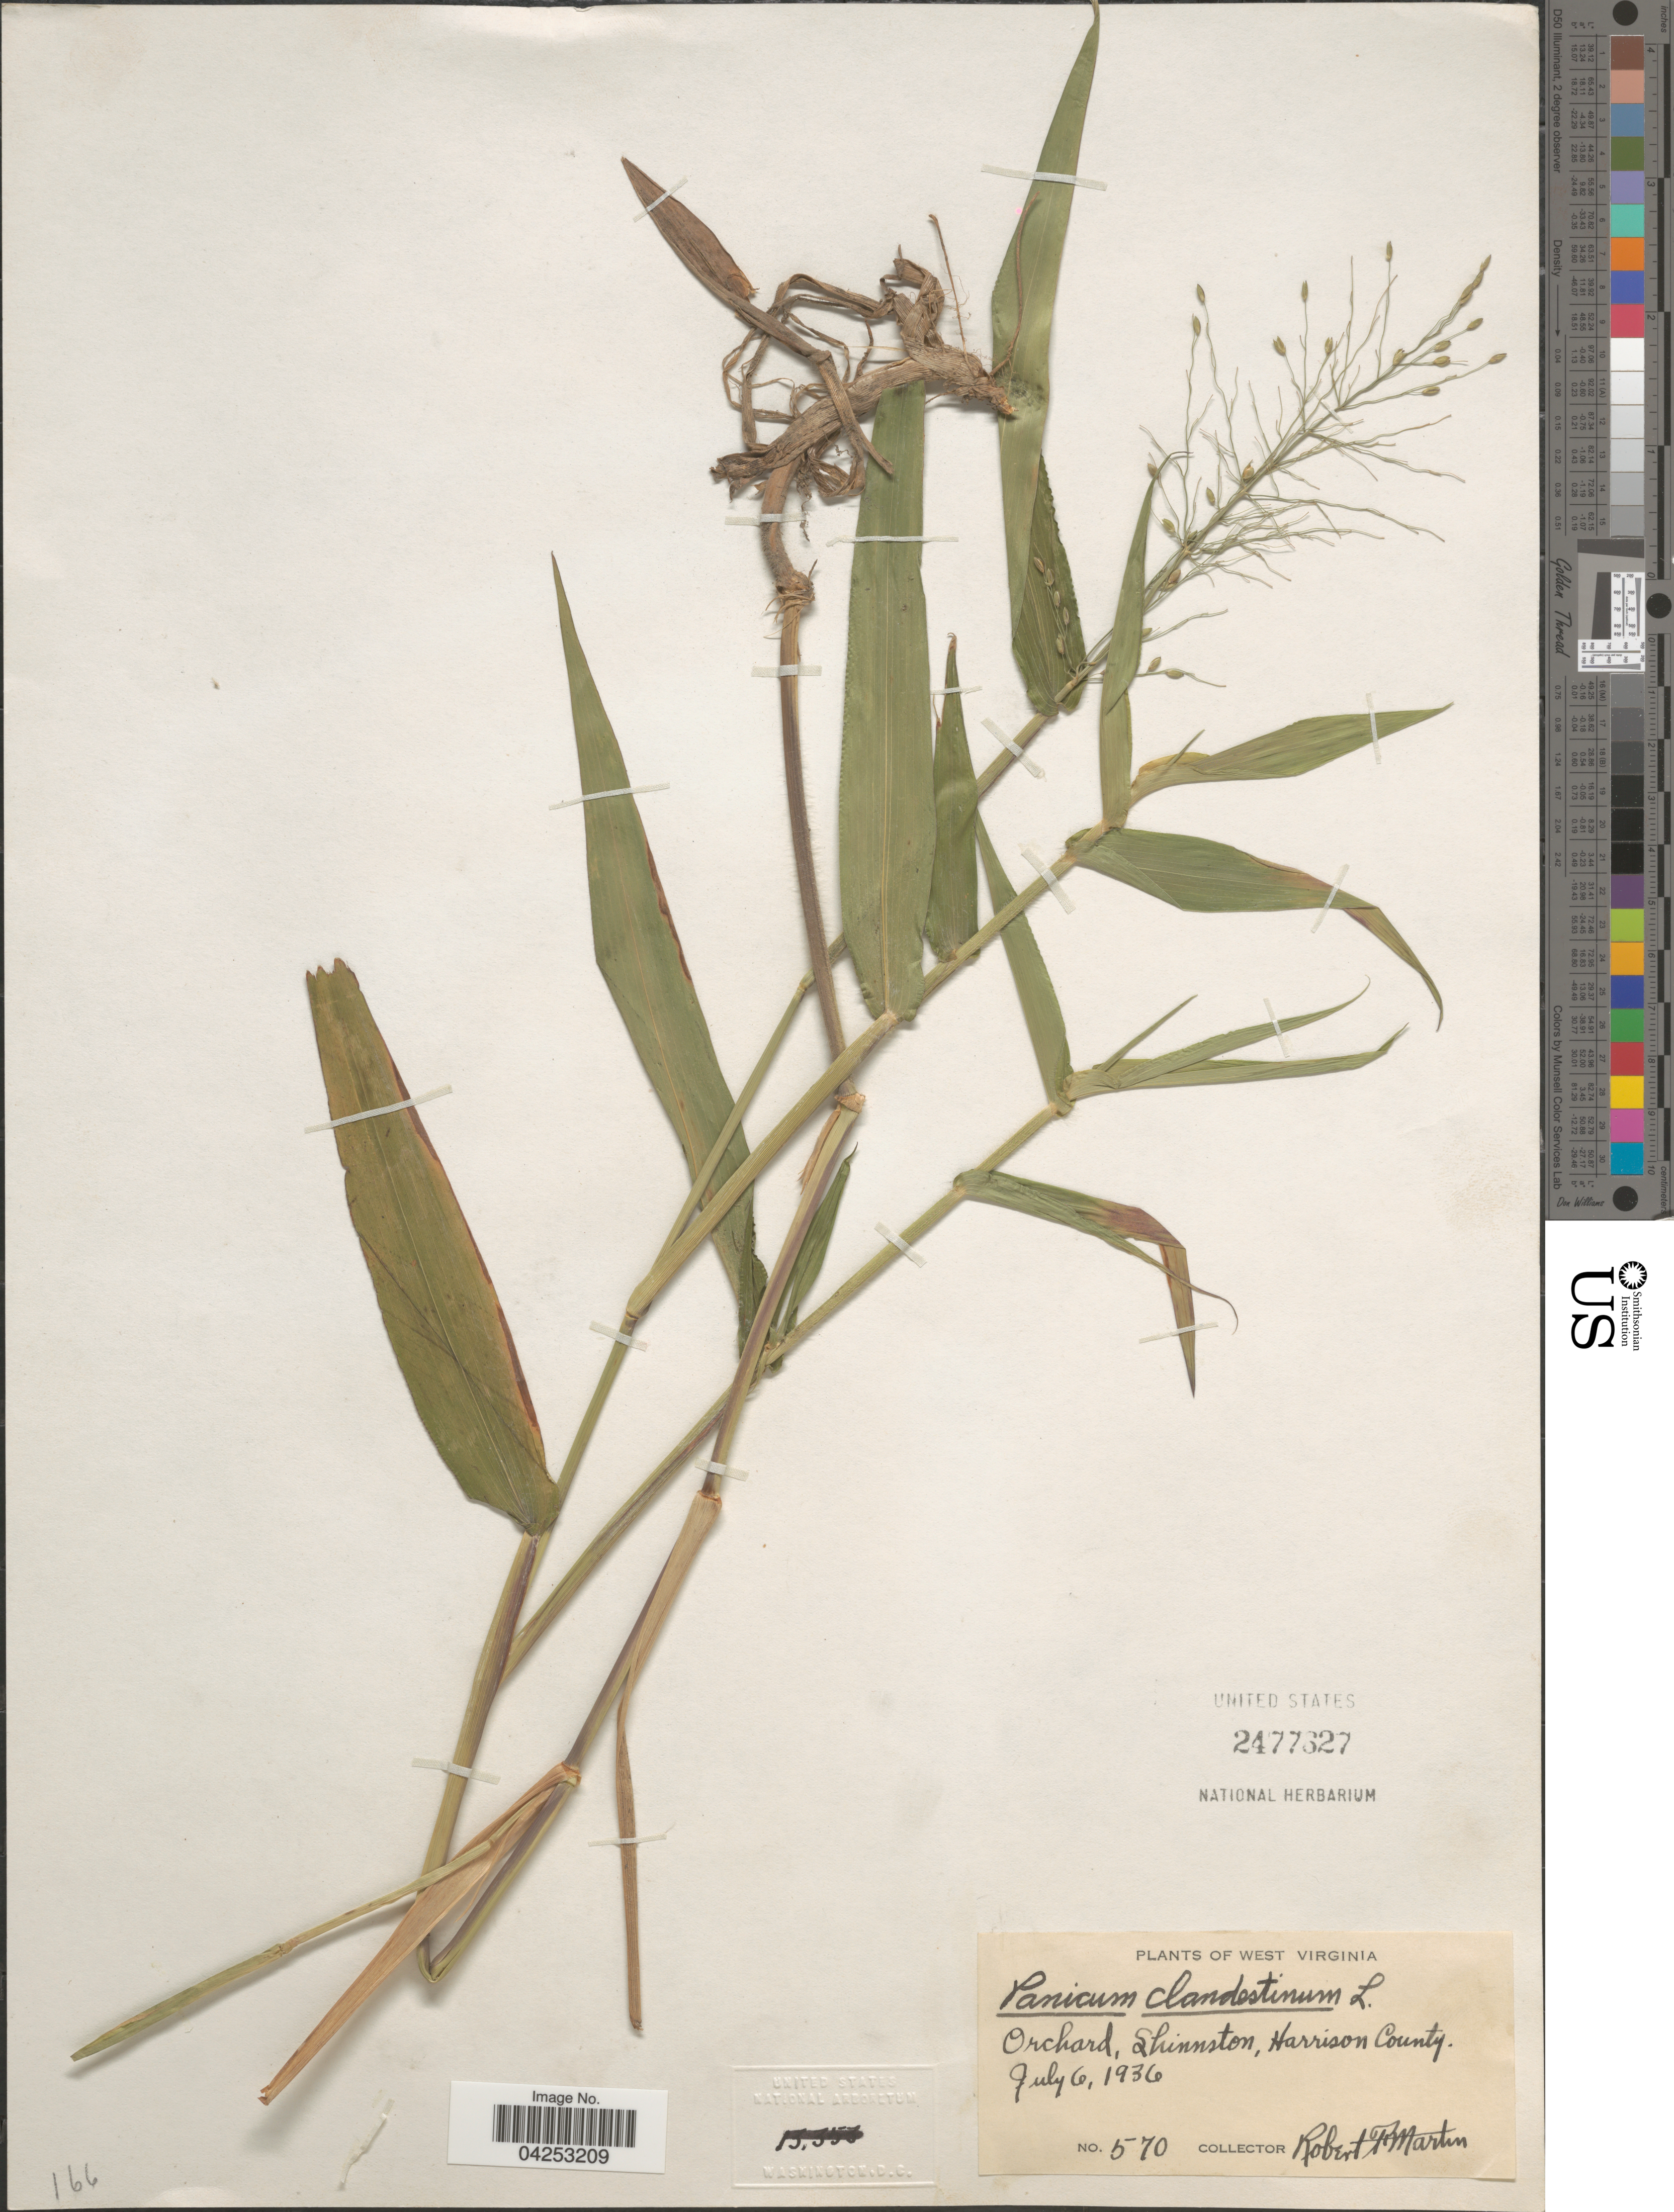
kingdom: Plantae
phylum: Tracheophyta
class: Liliopsida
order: Poales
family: Poaceae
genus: Dichanthelium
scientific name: Dichanthelium clandestinum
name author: (L.) Gould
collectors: R. F. Martin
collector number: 570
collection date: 1936-07-06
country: United States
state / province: West Virginia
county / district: Harrison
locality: Orchard, Shinnston, Harrison County.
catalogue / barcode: US 2477627